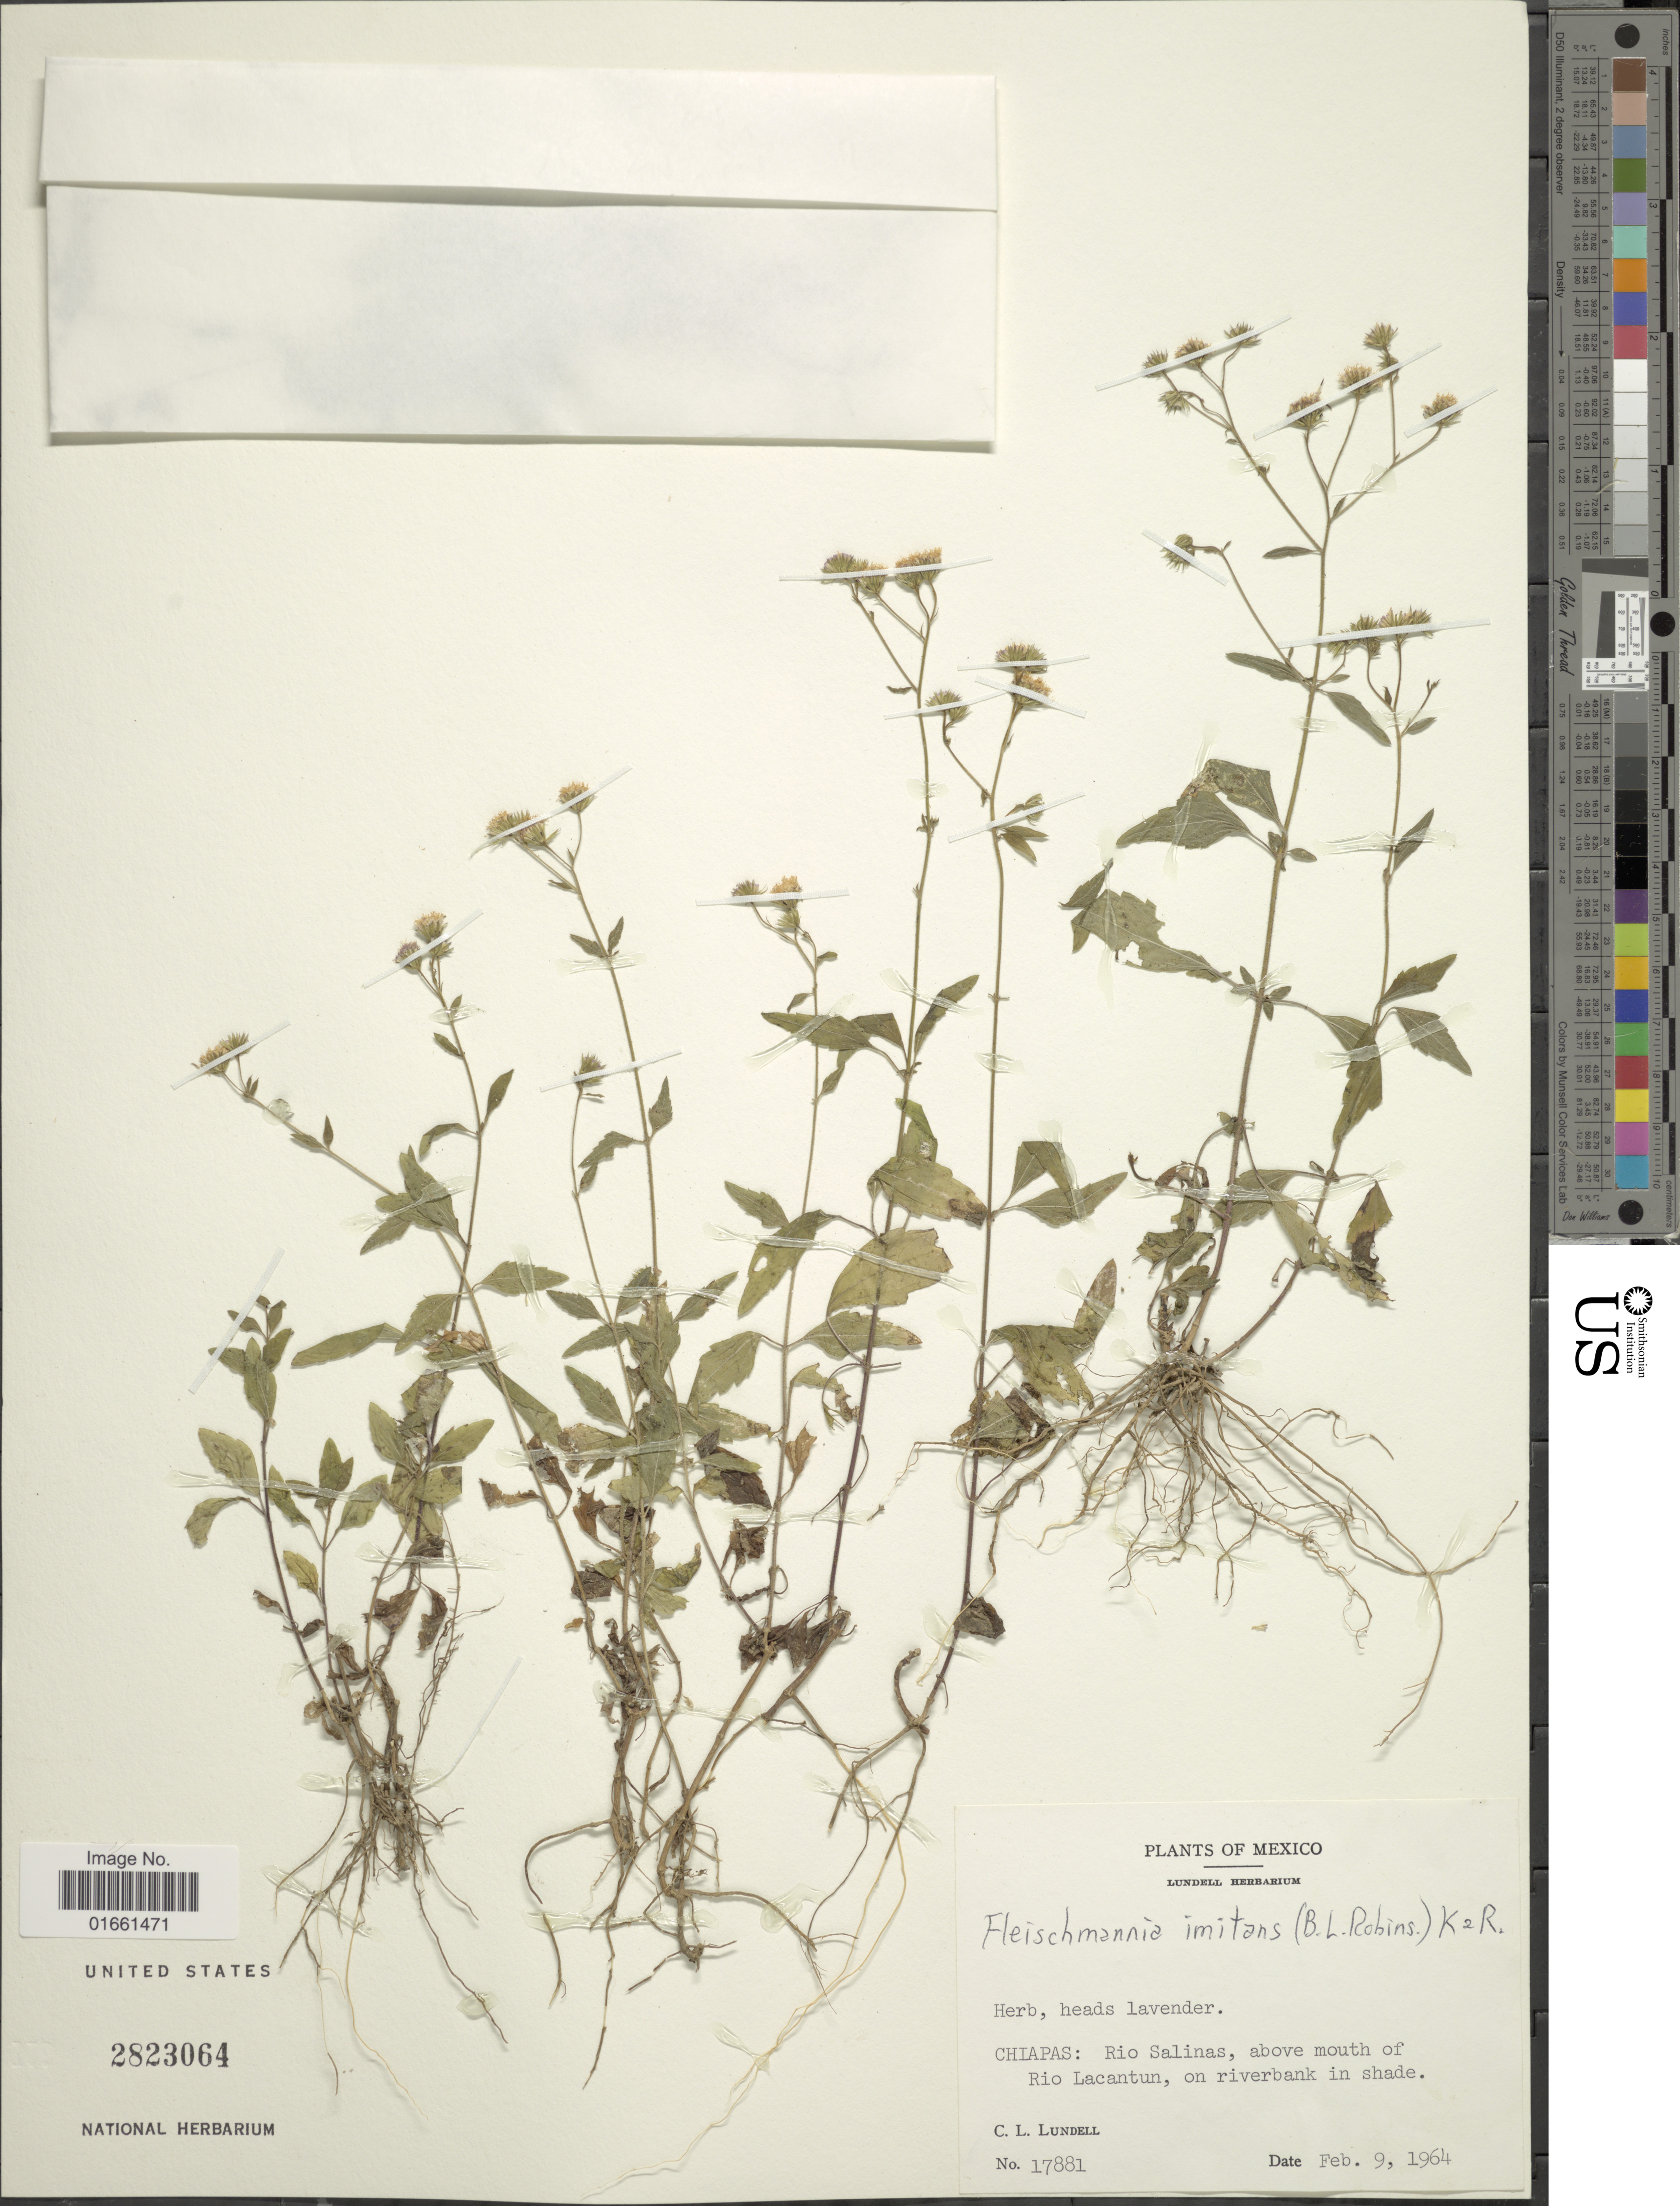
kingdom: Plantae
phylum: Tracheophyta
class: Magnoliopsida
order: Asterales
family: Asteraceae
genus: Fleischmannia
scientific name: Fleischmannia imitans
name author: (B.L. Rob.) R.M. King & H. Rob.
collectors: C. L. Lundell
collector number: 17881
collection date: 1964-02-09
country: Mexico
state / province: Chiapas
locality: Rio Salinas, above mouth of Rio Lacantun, on riverbank in shade.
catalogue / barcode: US 2823064